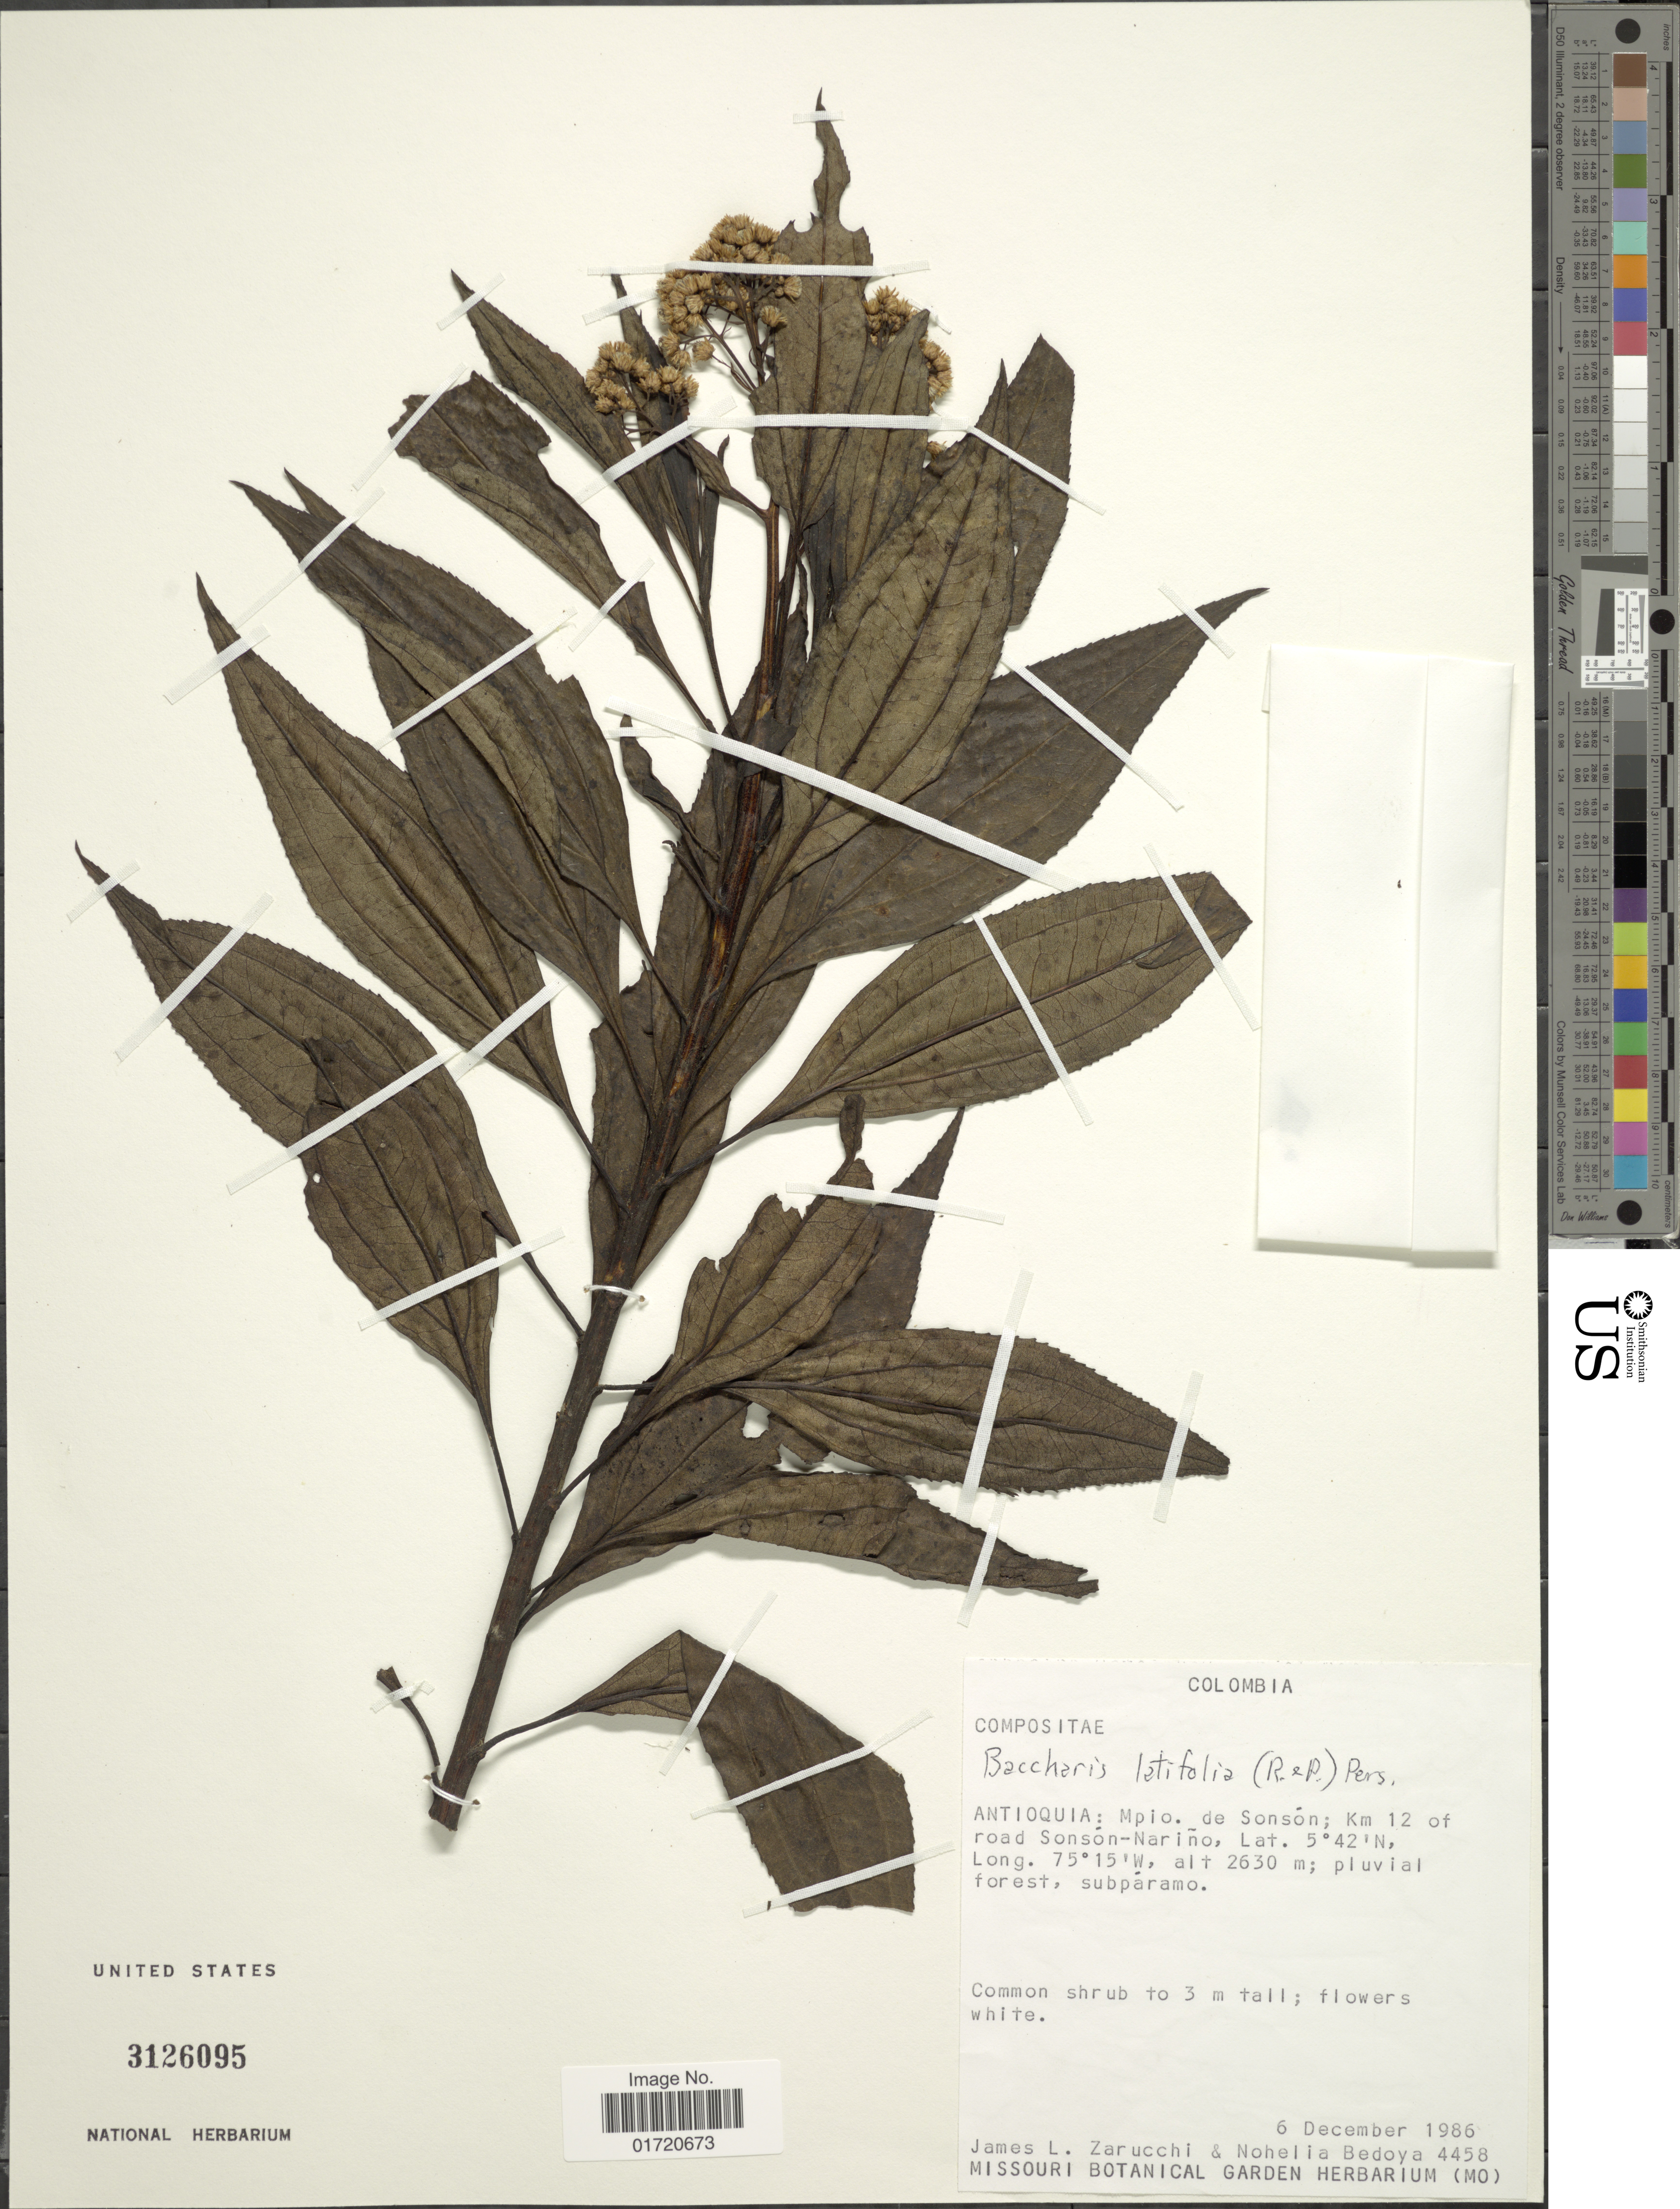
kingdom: Plantae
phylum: Tracheophyta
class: Magnoliopsida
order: Asterales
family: Asteraceae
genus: Baccharis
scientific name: Baccharis latifolia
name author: (Ruiz & Pav.) Pers.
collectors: J. L. Zarucchi & N. Bedoya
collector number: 4458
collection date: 1986-12-06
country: Colombia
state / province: Antioquia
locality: Mpio. de Sonson, km 12 of road Sonson-Narino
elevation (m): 2630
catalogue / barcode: US 3126095